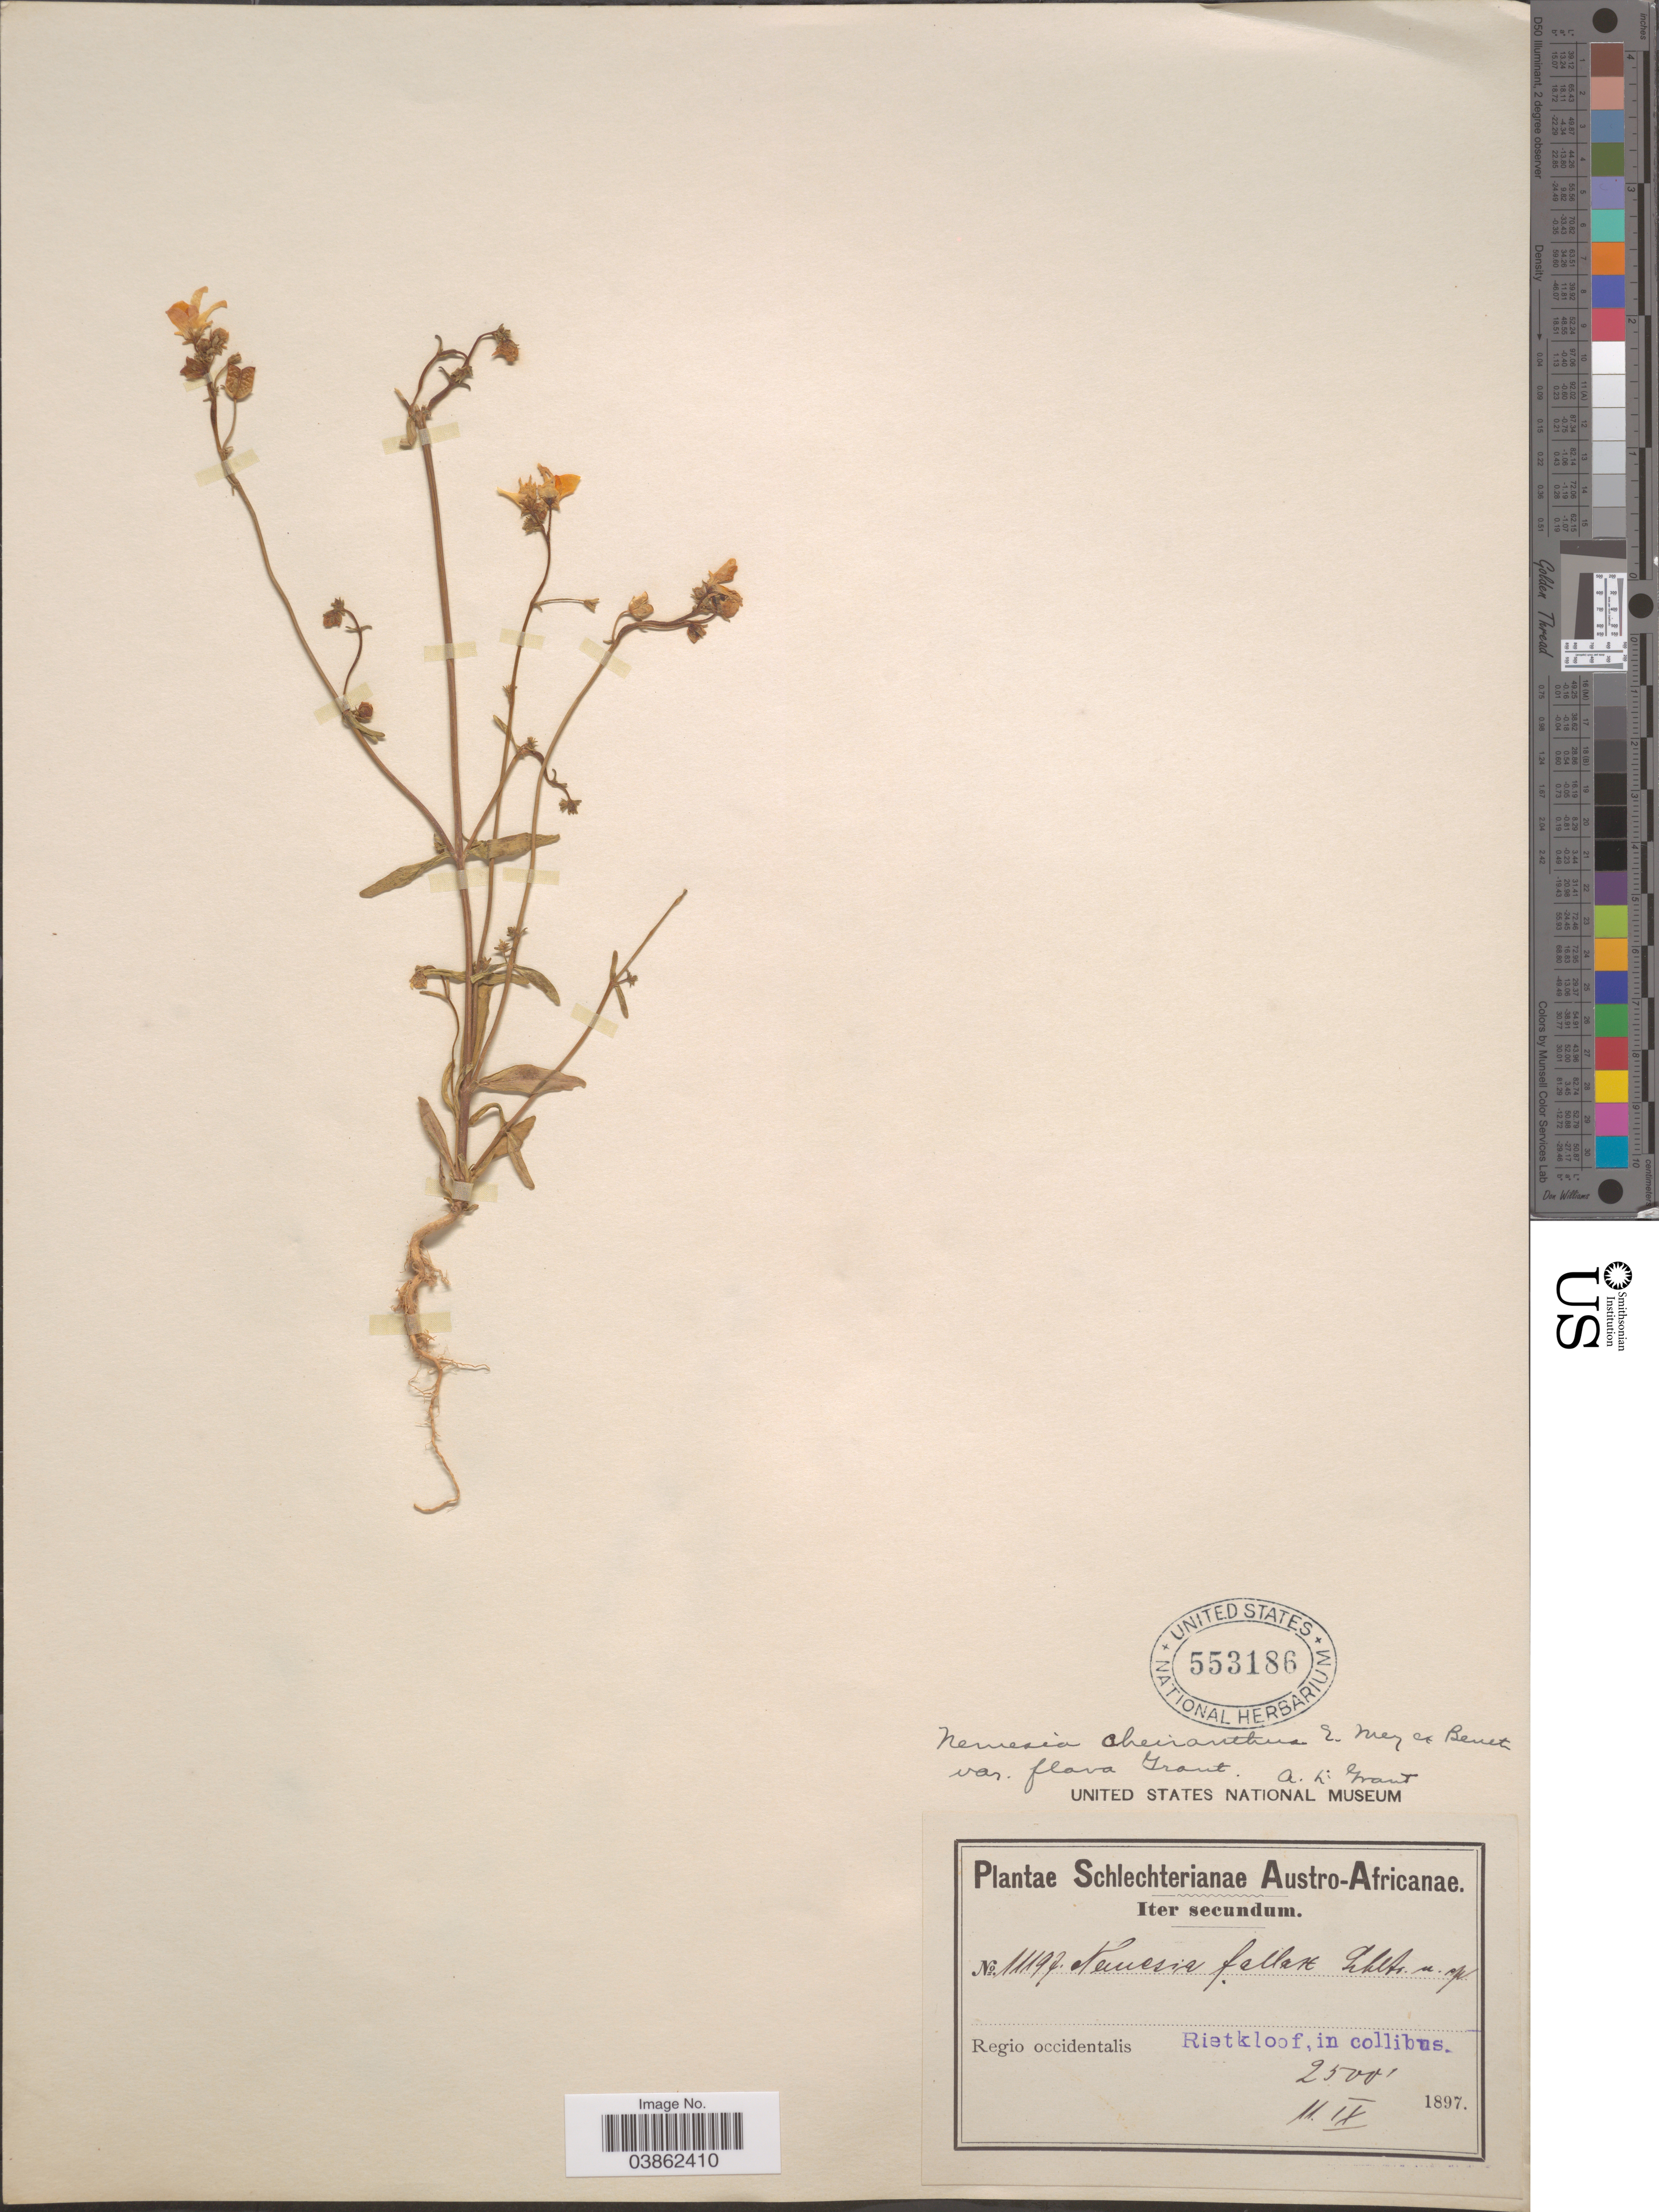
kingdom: Plantae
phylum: Tracheophyta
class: Magnoliopsida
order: Lamiales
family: Scrophulariaceae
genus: Nemesia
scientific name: Nemesia cheiranthus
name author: E. Mey. ex Benth.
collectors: Schlechter, --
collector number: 11197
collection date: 1897-09-11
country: South Africa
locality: Austro-Africanae. Regio occidentalis. Rietkloof, in collibus.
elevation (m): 762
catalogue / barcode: US 553186